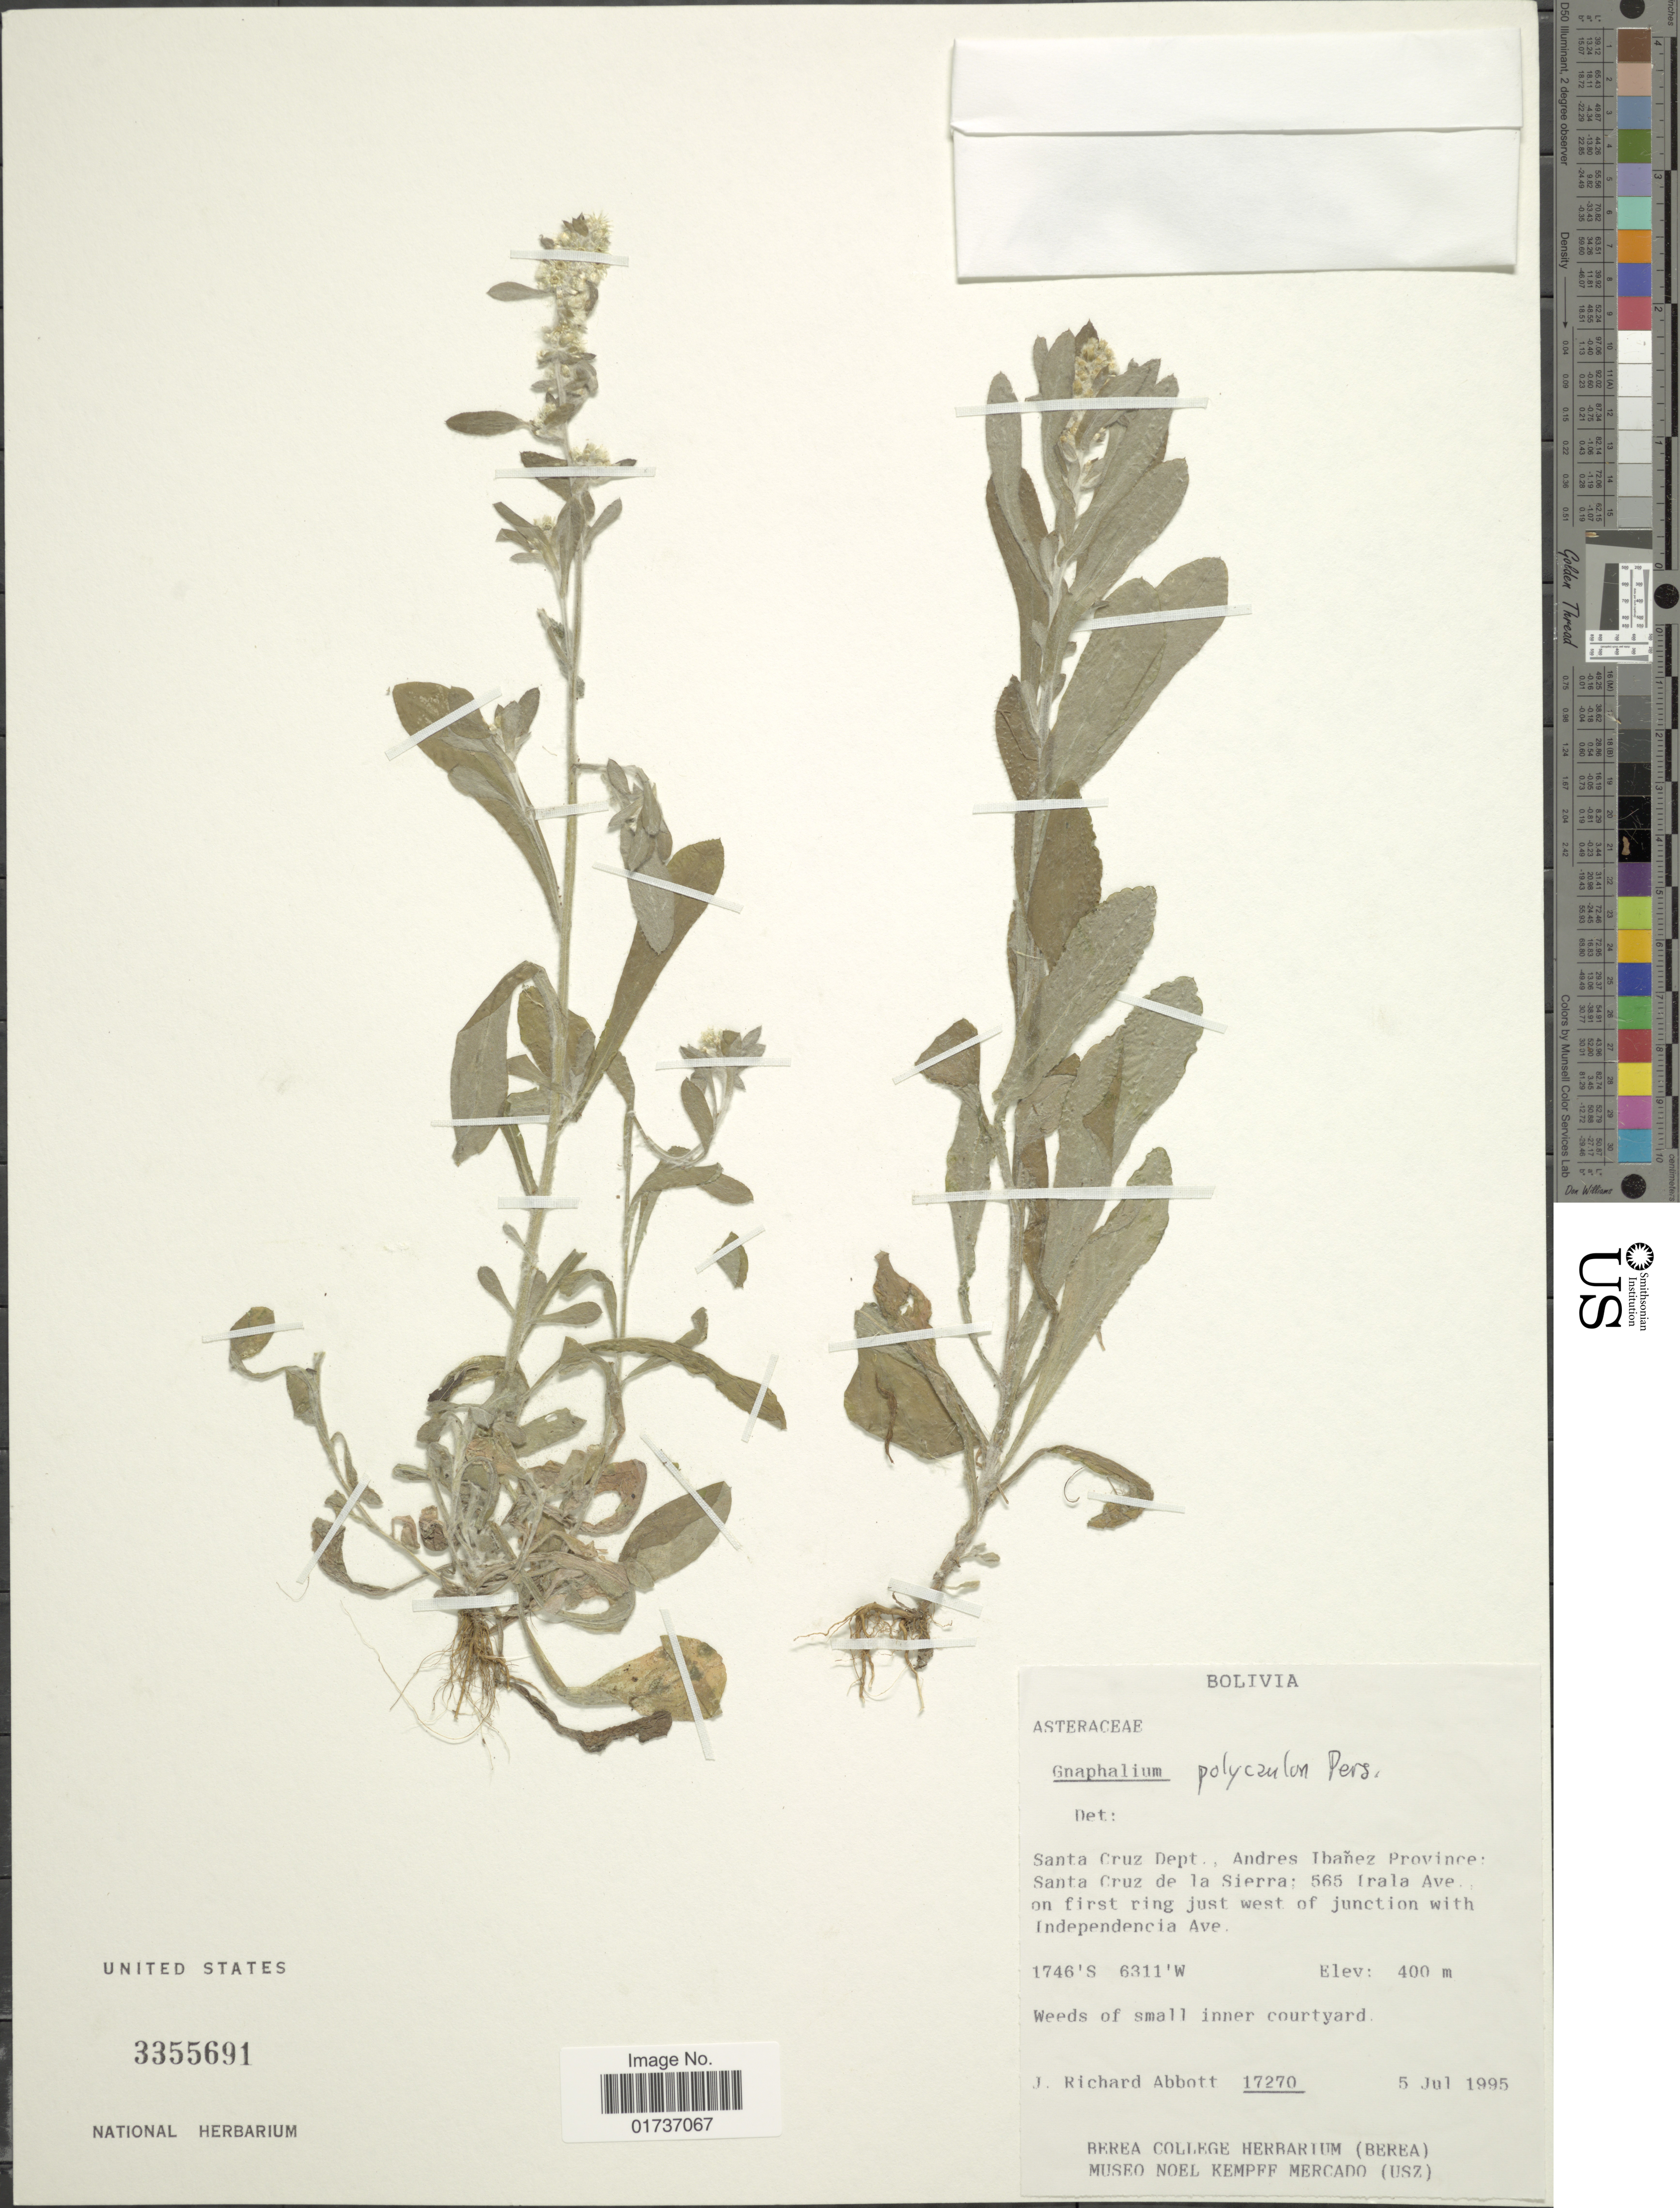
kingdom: Plantae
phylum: Tracheophyta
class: Magnoliopsida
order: Asterales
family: Asteraceae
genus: Gnaphalium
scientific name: Gnaphalium polycaulon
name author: Pers.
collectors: J. R. Abbott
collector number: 17270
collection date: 1995-07-05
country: Bolivia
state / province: Santa Cruz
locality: Santa Cruz Dept., Andres Ibañez Province: Santa Cruz de la Sierra; 565 Irala Ave., on first ring just west of junction with Independencia Ave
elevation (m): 400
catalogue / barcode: US 3355691